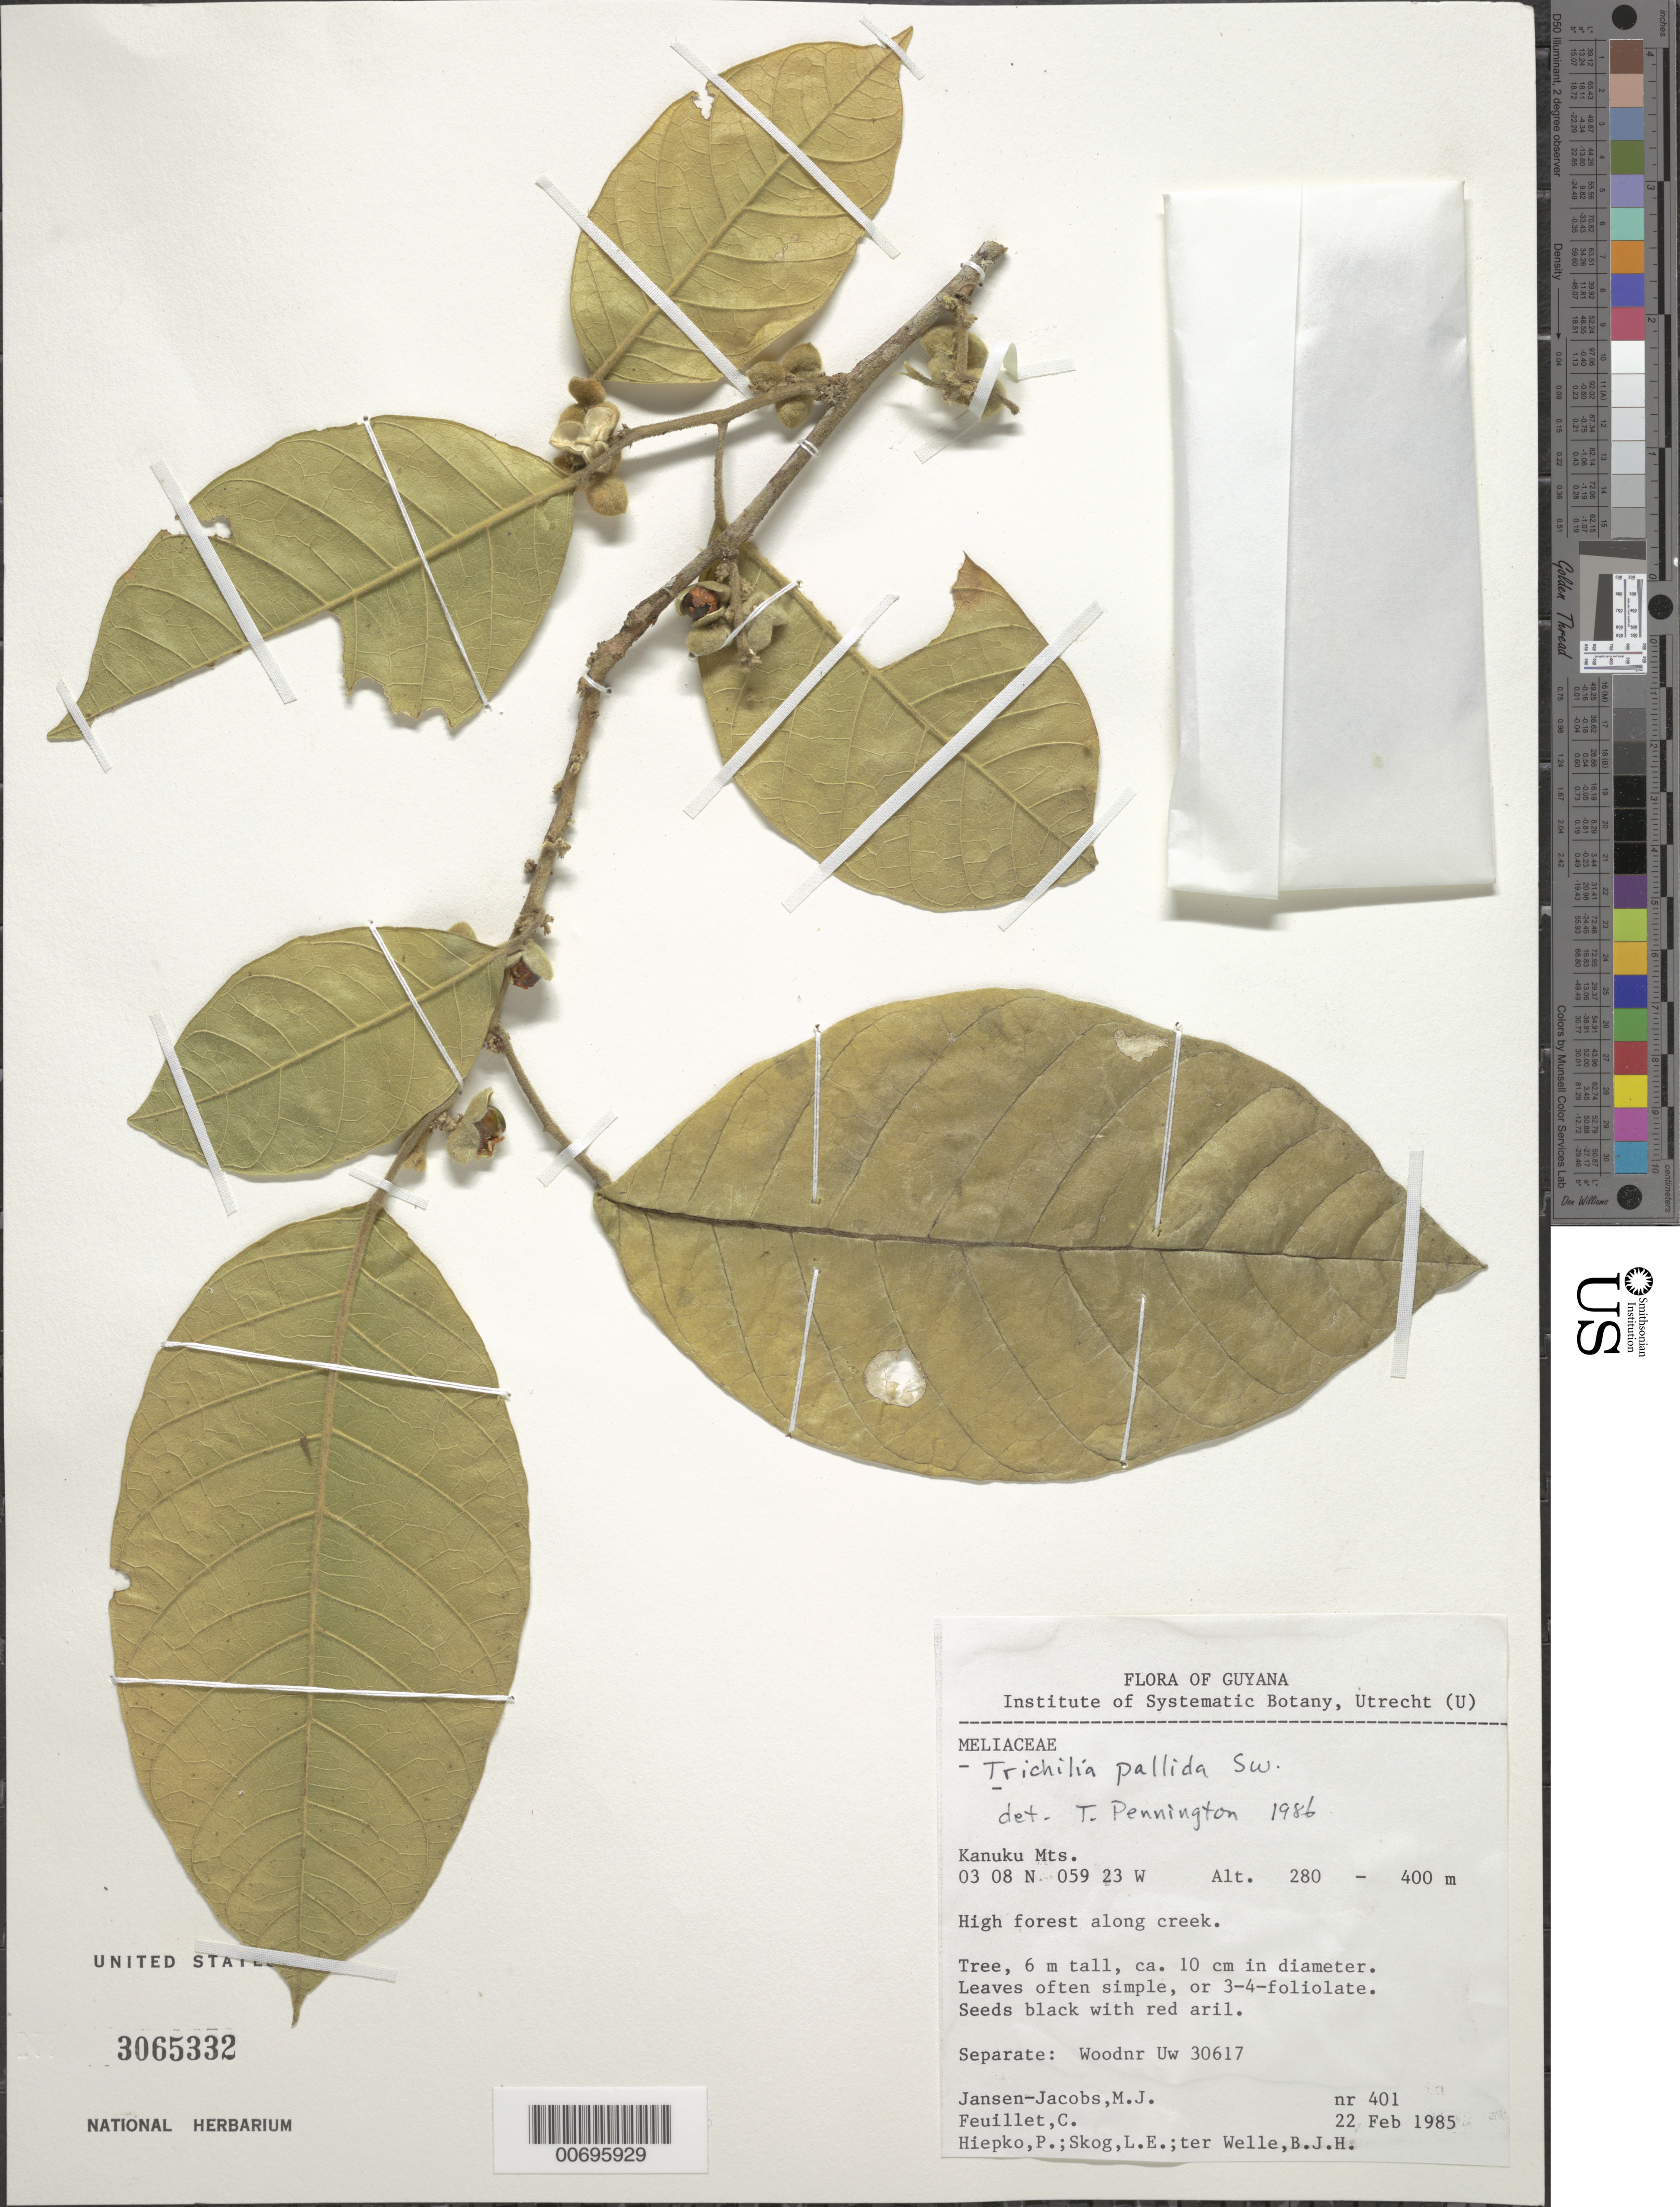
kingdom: Plantae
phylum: Tracheophyta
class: Magnoliopsida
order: Sapindales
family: Meliaceae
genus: Trichilia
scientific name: Trichilia pallida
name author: Sw.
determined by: Pennington, T. D., (K)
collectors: M. J. Jansen-Jacobs, C. Feuillet, P. H. Hiepko, L. E. Skog & B. Welle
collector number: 401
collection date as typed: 22-Feb-85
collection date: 1985-02-22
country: Guyana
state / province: U. Takutu-U. Essequibo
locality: Kanuku Mts.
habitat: High forest along creek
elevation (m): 280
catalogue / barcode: US 3065332